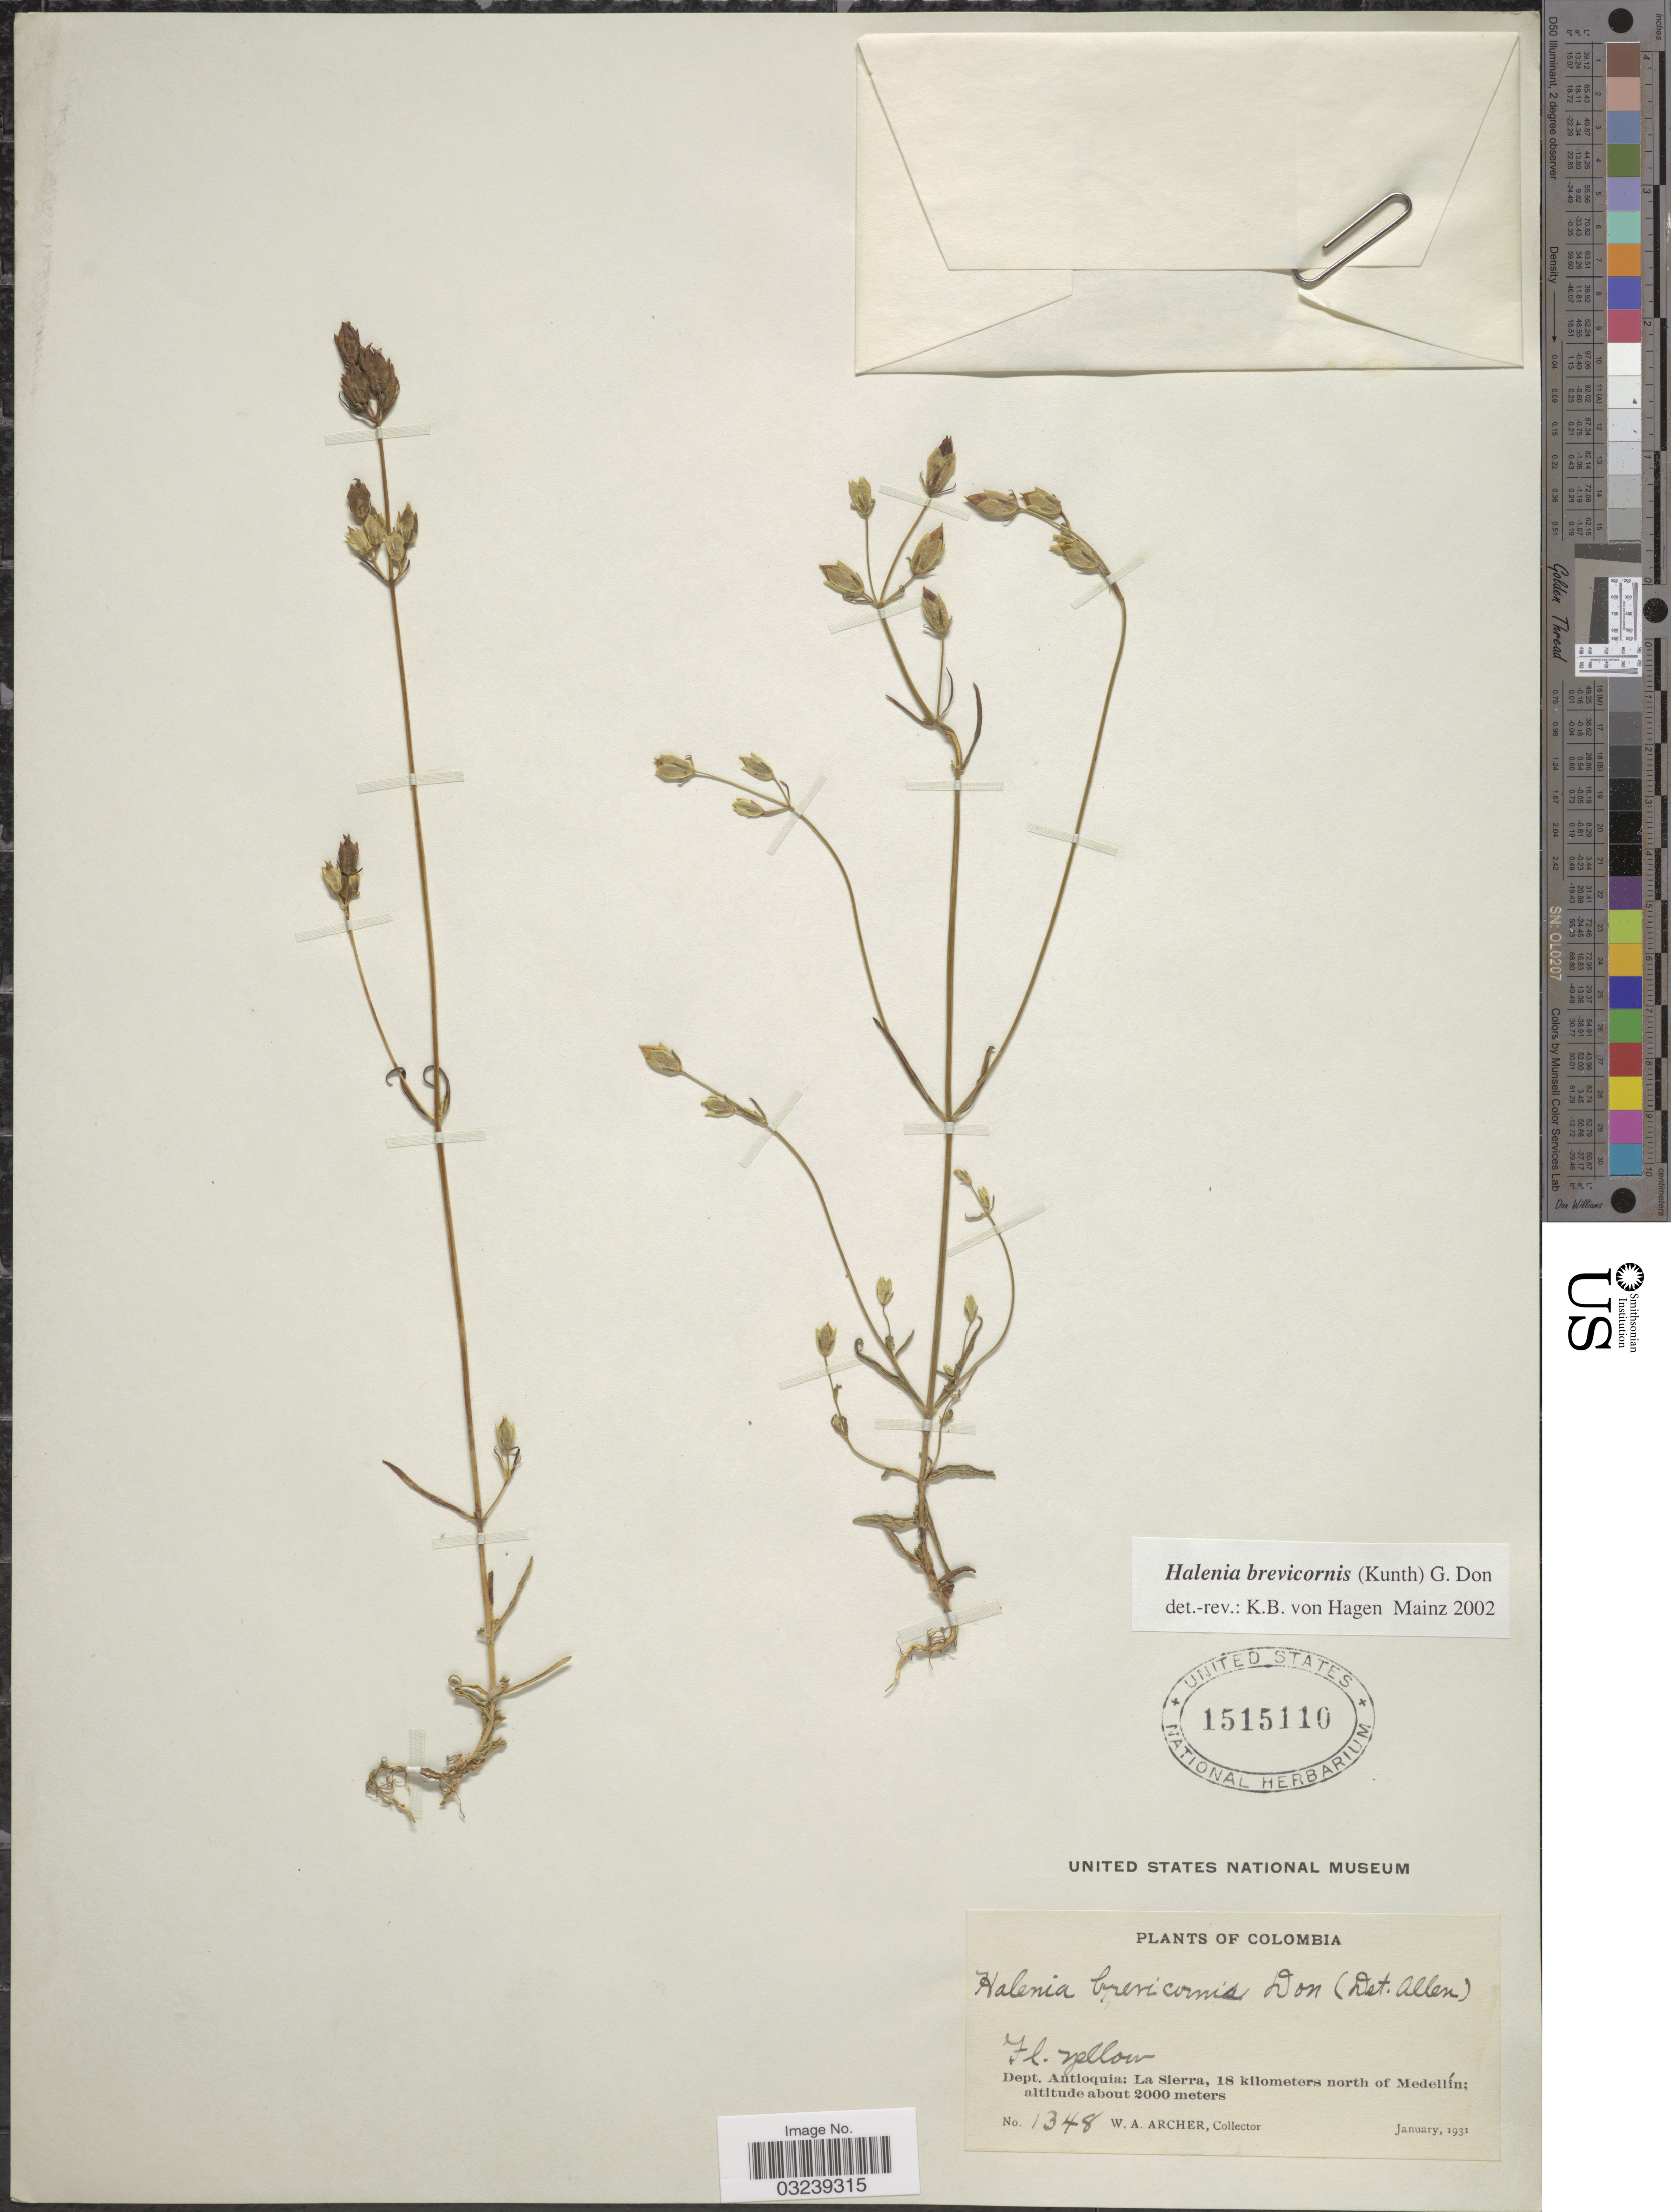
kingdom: Plantae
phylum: Tracheophyta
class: Magnoliopsida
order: Gentianales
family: Gentianaceae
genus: Halenia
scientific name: Halenia brevicornis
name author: (Kunth) G. Don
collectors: W. Archer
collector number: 1348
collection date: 1931-01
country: Colombia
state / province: Antioquia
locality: Dept. Antioquia: La Sierra, 18 kilometers north of Medellín.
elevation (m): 2000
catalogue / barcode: US 1515110